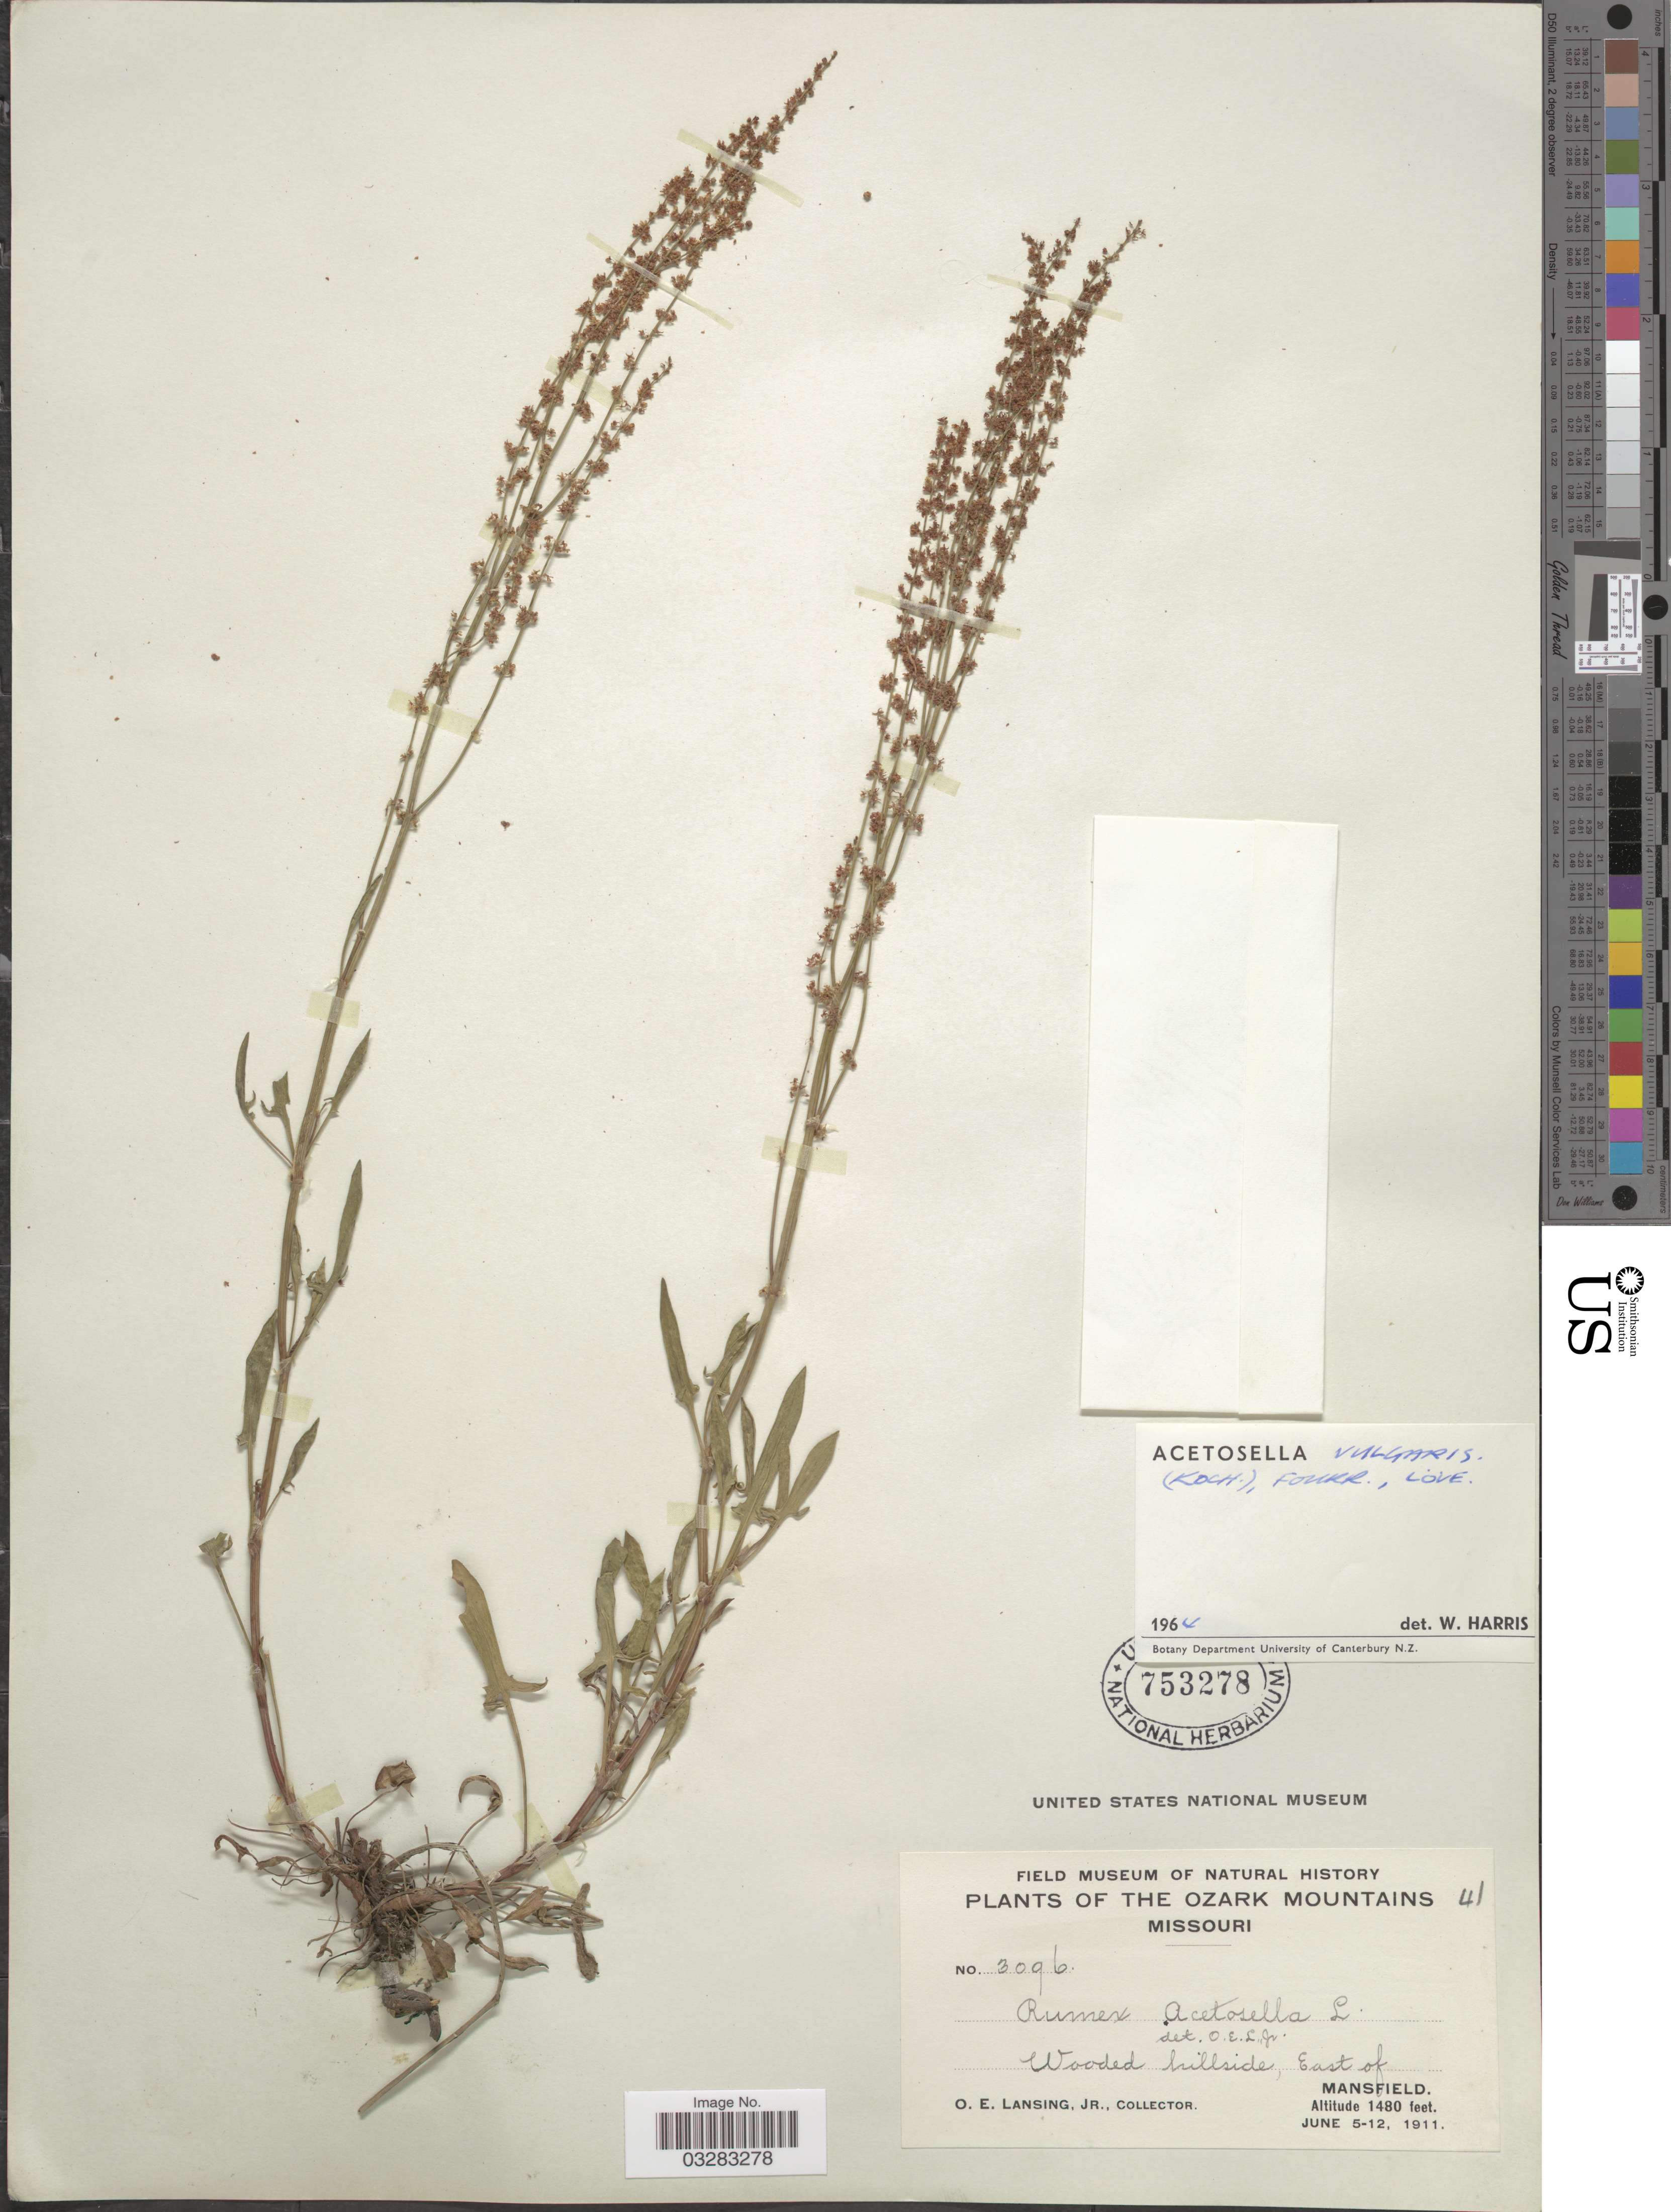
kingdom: Plantae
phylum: Tracheophyta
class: Magnoliopsida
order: Caryophyllales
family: Polygonaceae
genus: Rumex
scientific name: Rumex acetosella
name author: L.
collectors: O. Lansing Jr.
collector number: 3096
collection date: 1911-06-05/1911-06-12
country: United States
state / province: Missouri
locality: The Ozark Mountains. Wooded hillside, East of Mansfield.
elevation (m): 451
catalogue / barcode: US 753278